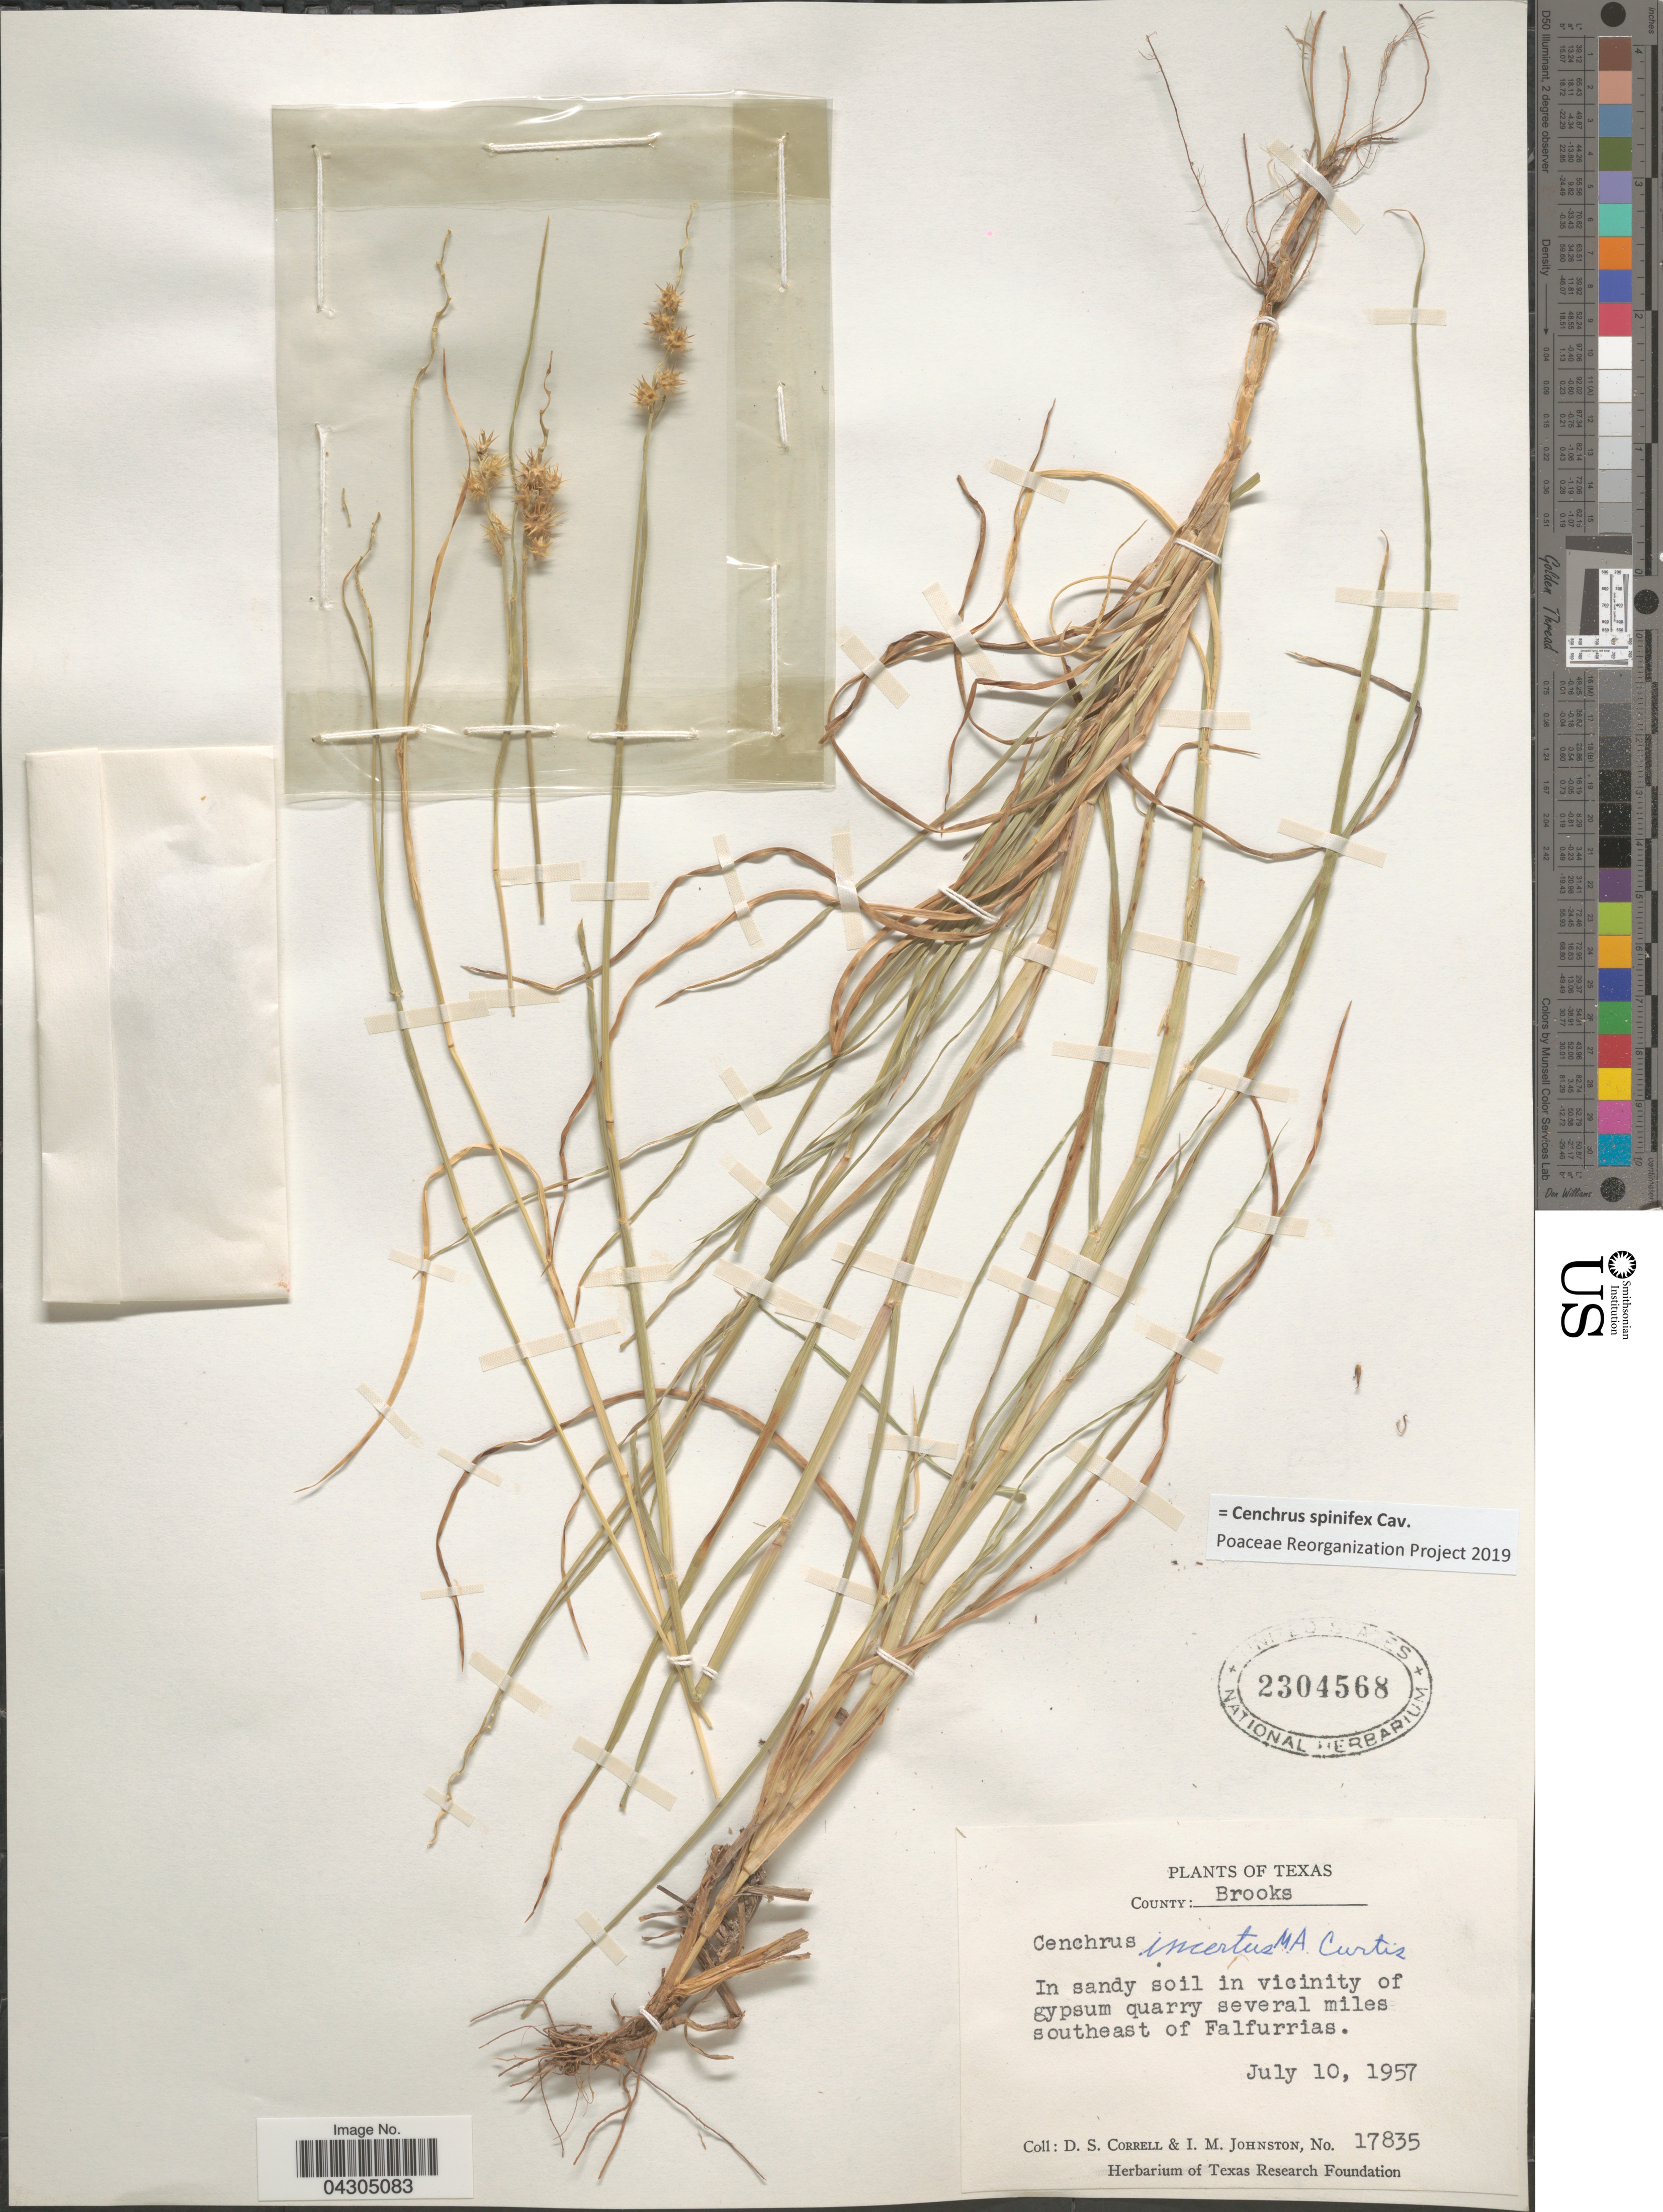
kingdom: Plantae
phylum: Tracheophyta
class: Liliopsida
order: Poales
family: Poaceae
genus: Cenchrus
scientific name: Cenchrus spinifex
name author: Cav.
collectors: D. S. Correll & I.M. Johnston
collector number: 17835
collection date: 1957-07-10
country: United States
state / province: Texas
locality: County: Brooks. In sandy soil in vicinity of gypsum quarry several miles southeast of Falfurrias.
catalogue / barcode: US 2304568